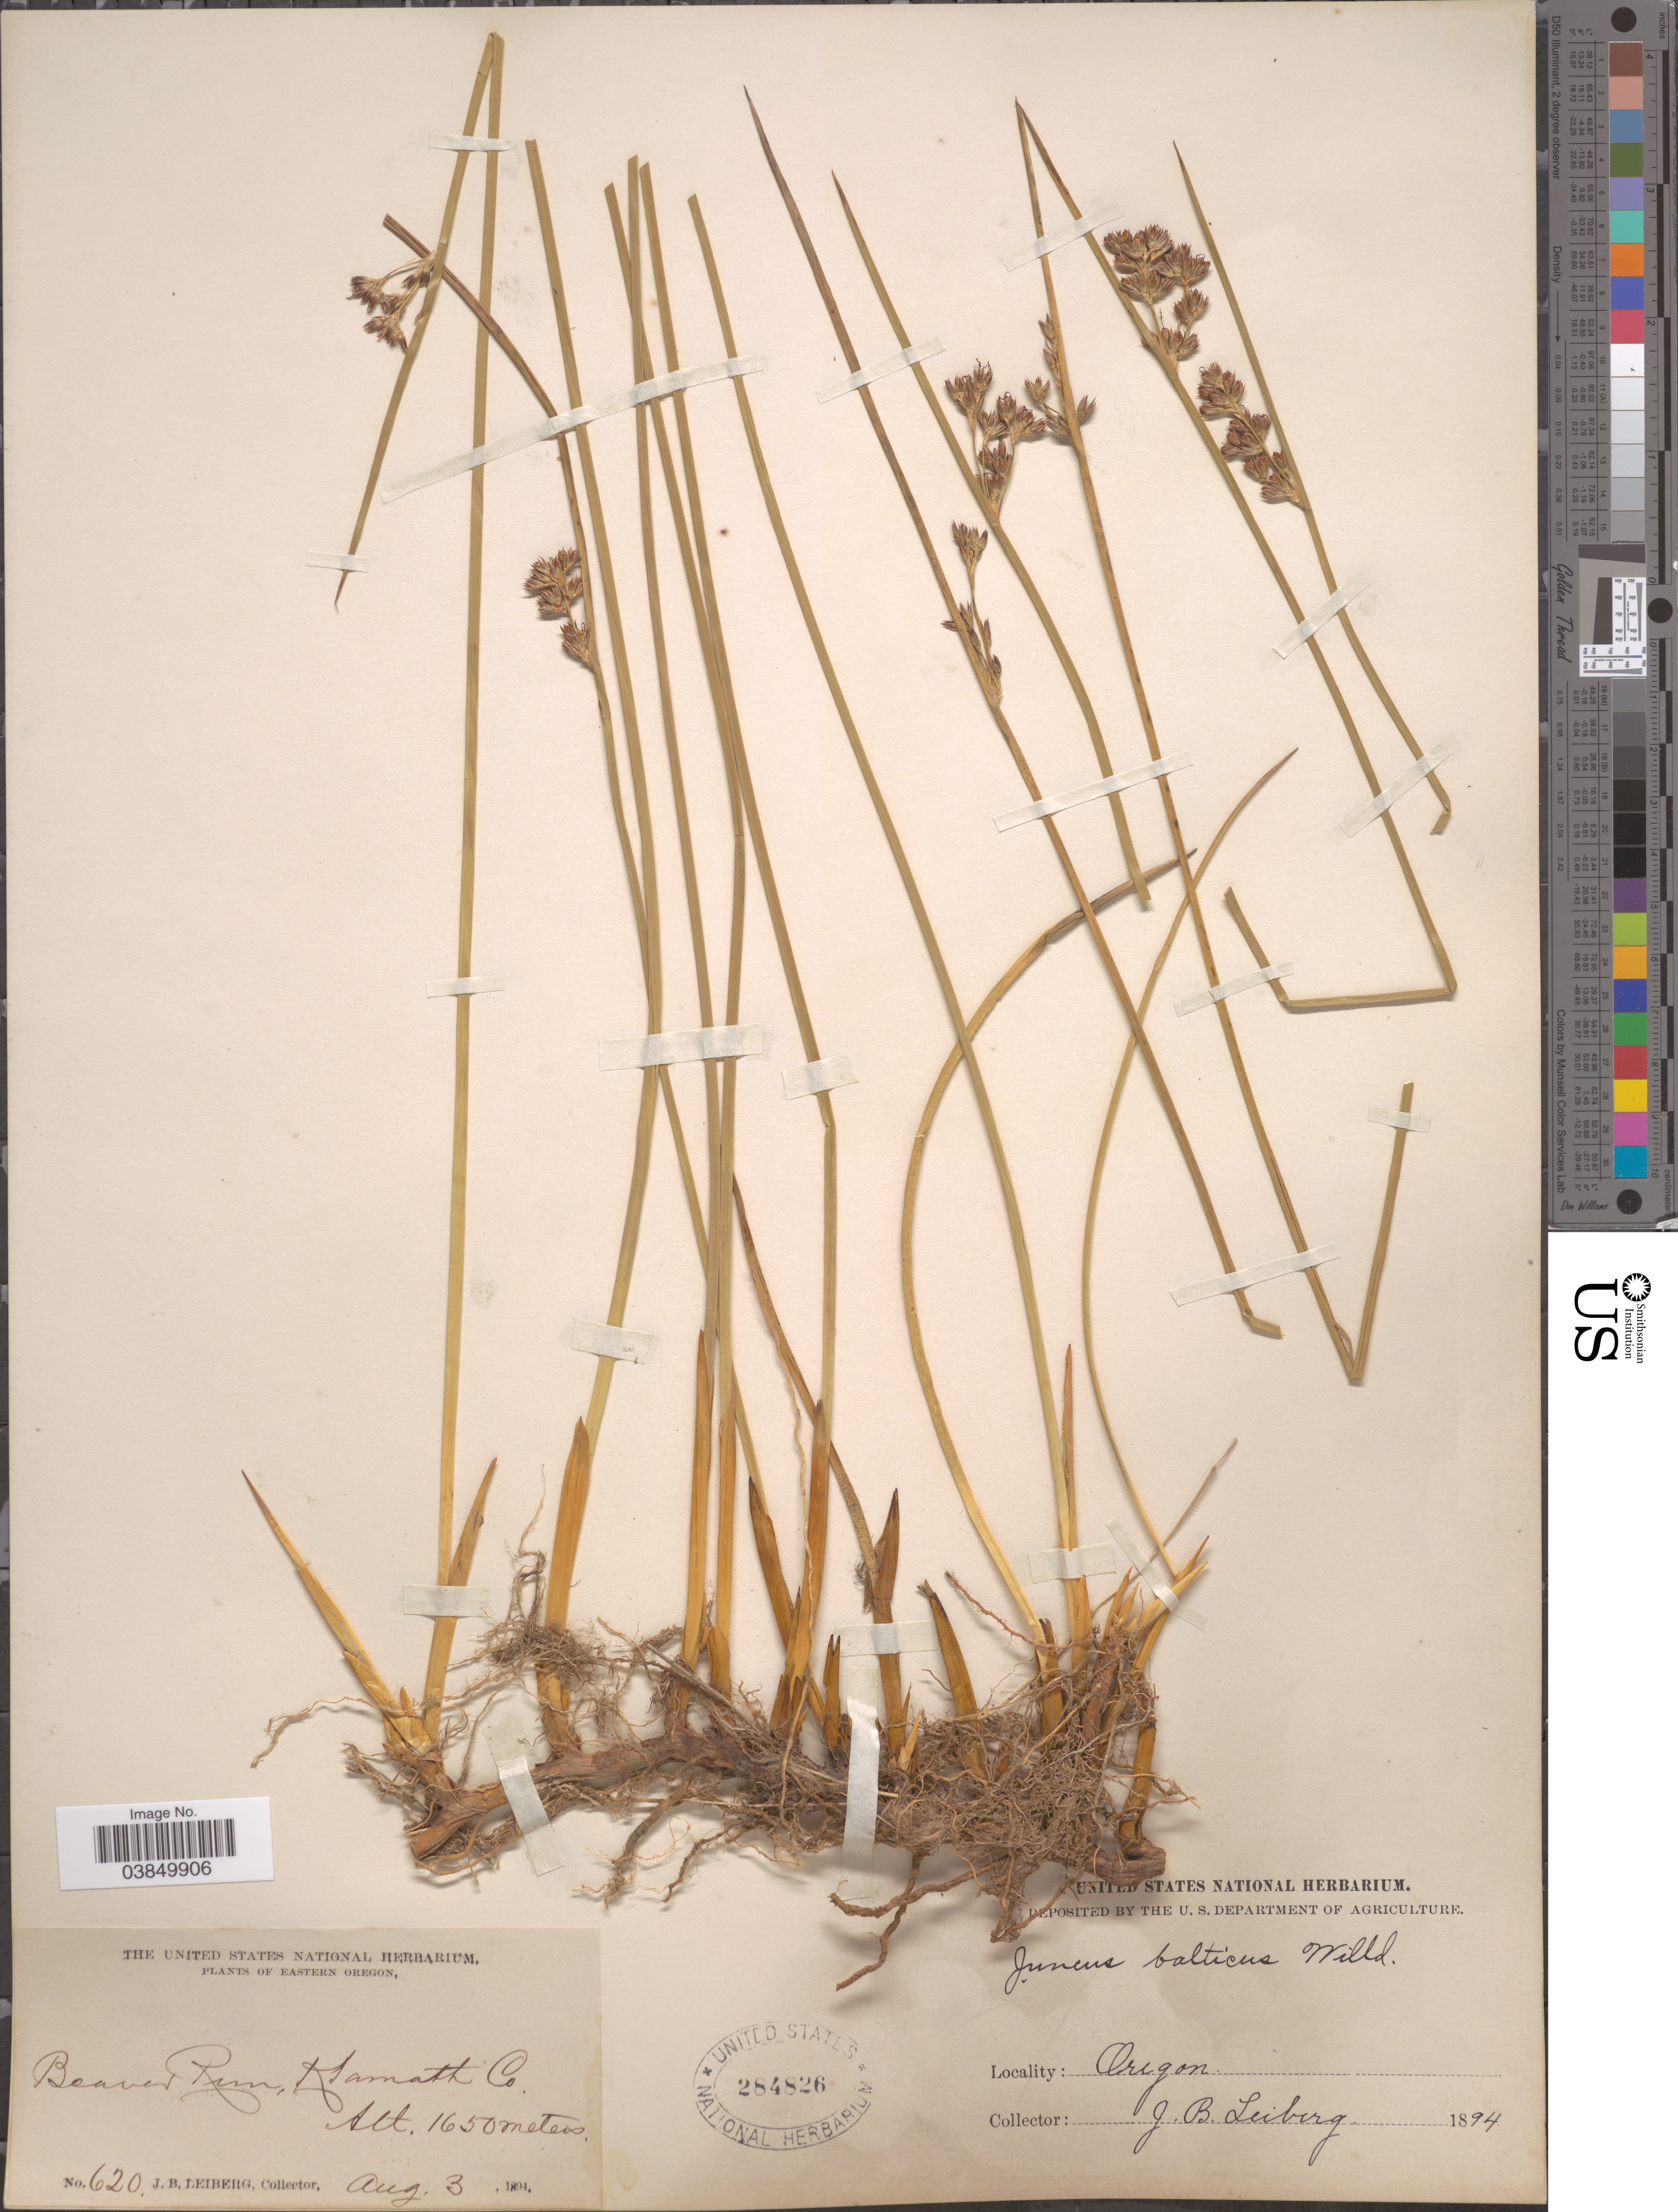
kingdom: Plantae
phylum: Tracheophyta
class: Liliopsida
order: Poales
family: Juncaceae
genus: Juncus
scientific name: Juncus balticus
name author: Willd.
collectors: J. B. Leiberg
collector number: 620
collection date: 1894-08-03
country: United States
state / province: Oregon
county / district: Klamath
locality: Eastern Oregon. Beaver Run, Klamath Co.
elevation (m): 1650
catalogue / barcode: US 284826